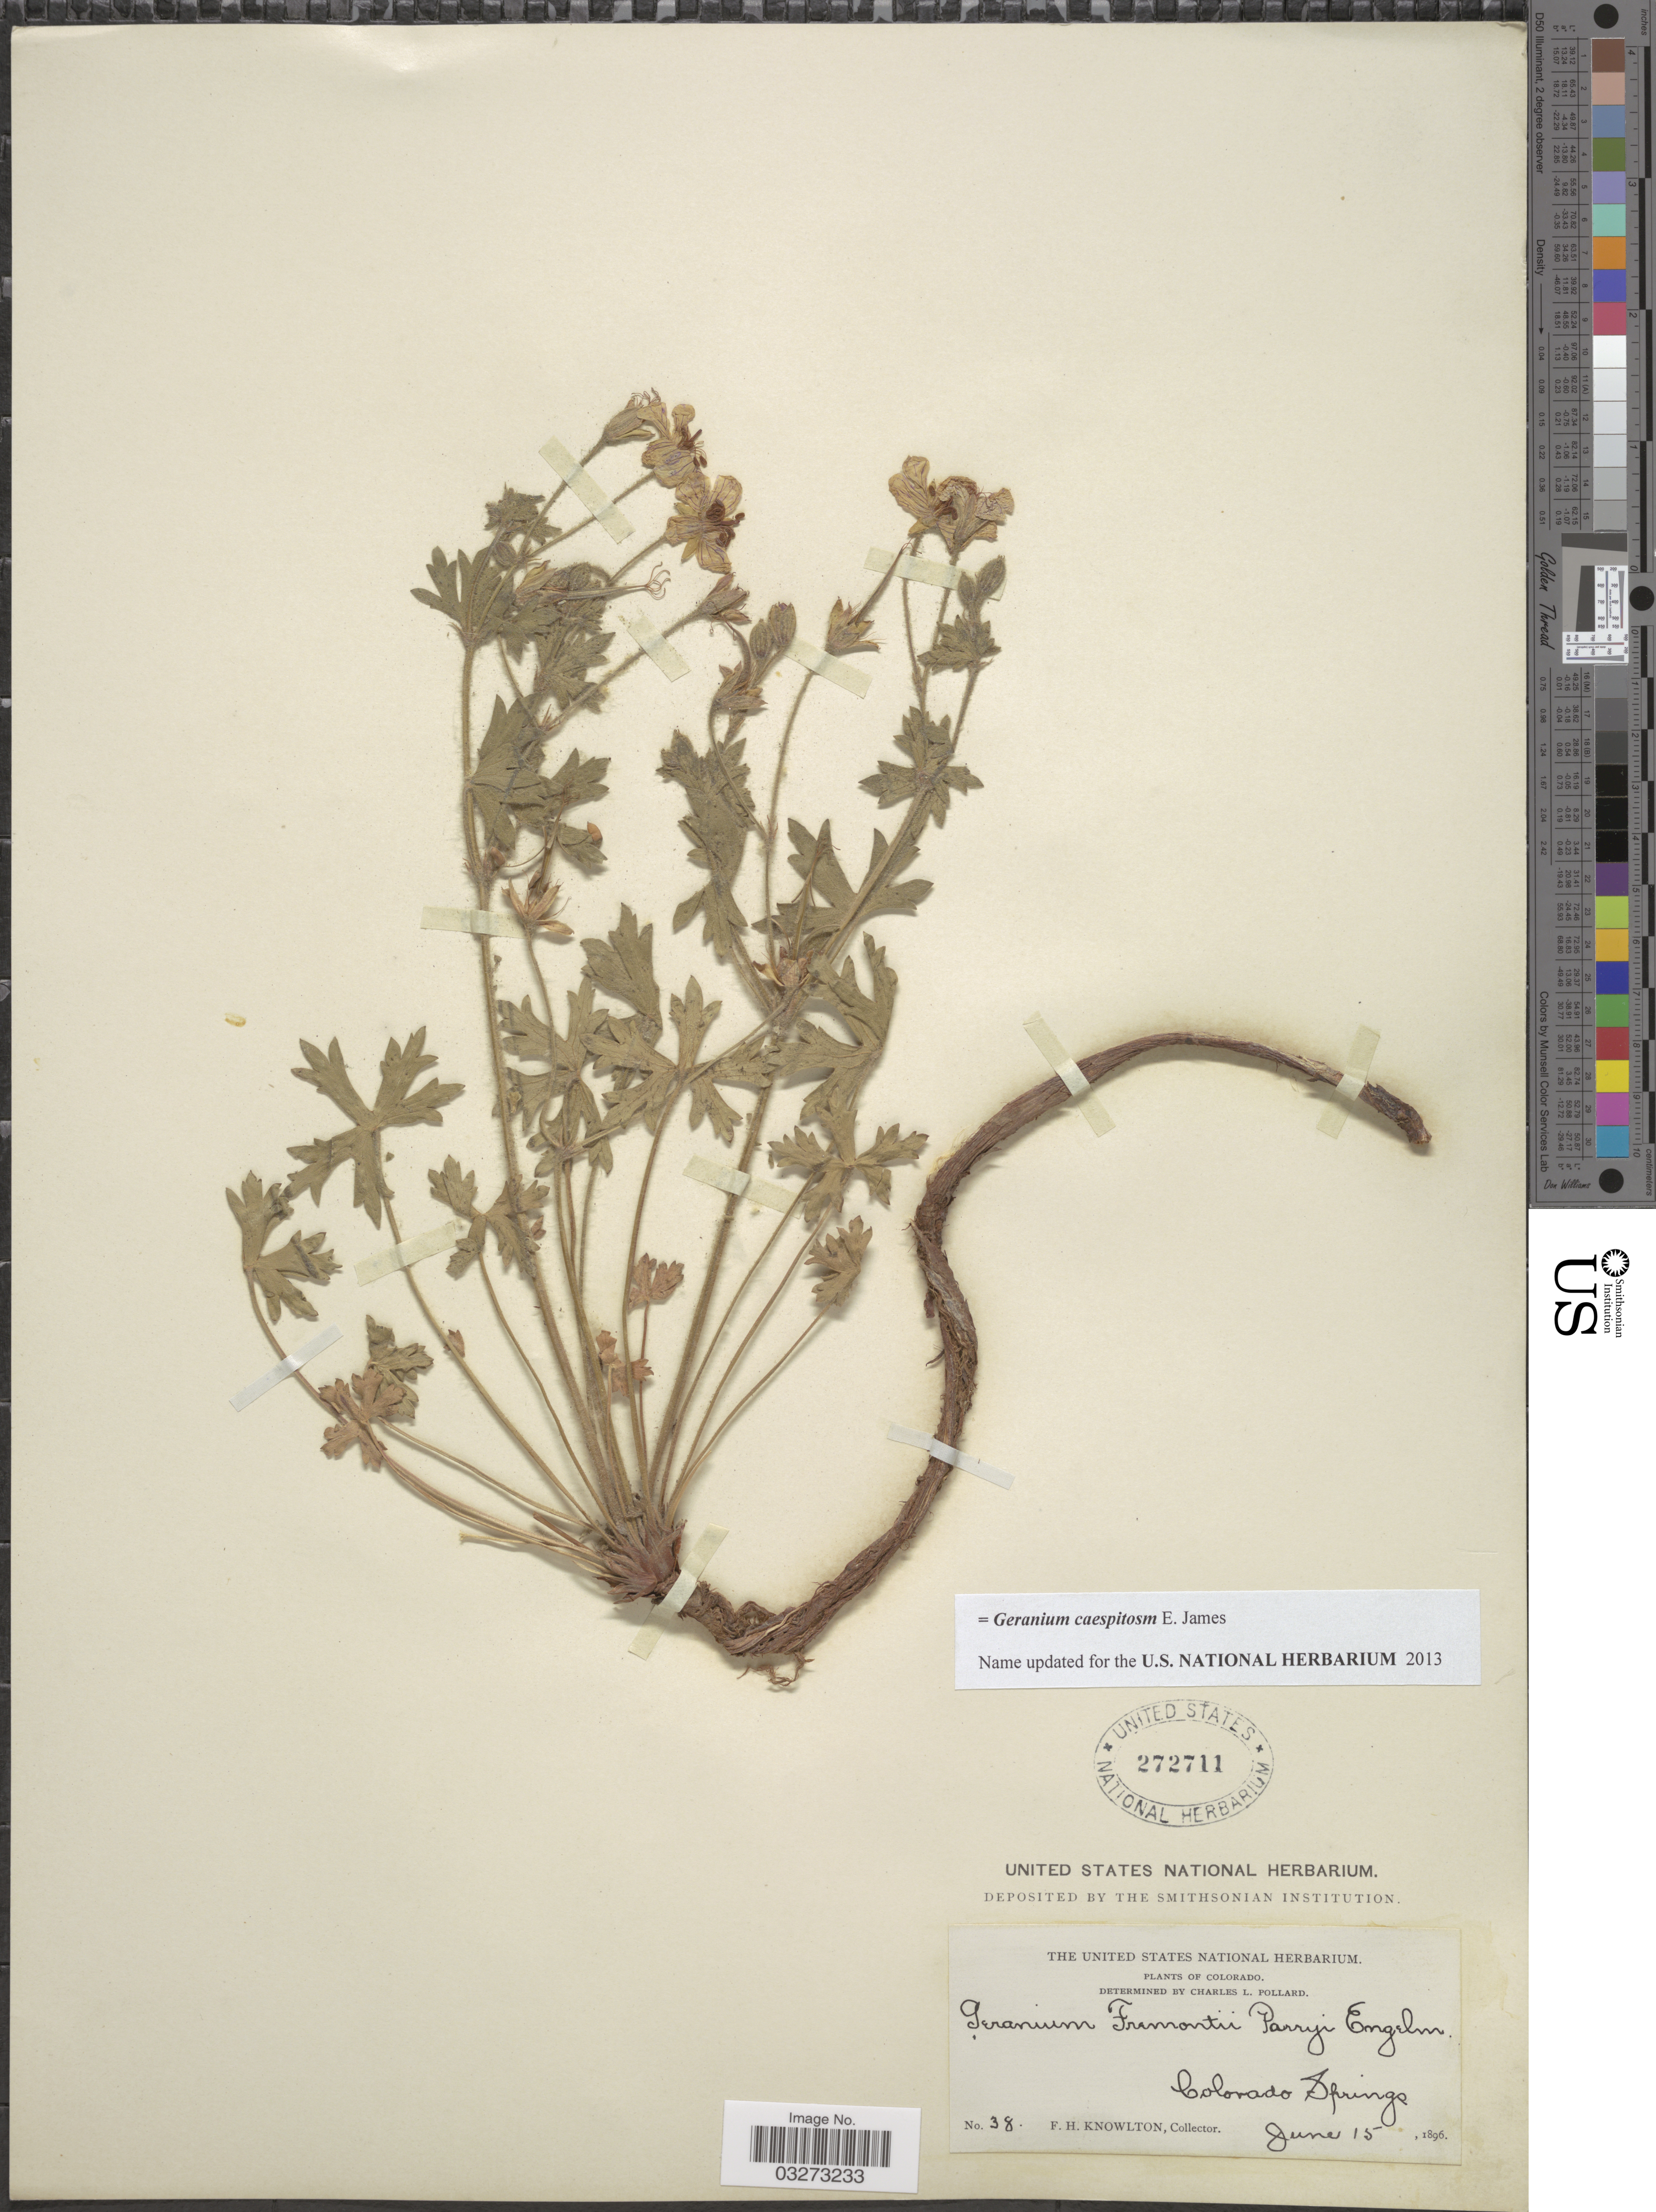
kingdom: Plantae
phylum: Tracheophyta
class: Magnoliopsida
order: Geraniales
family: Geraniaceae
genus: Geranium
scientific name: Geranium caespitosum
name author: E. James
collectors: F. H. Knowlton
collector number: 38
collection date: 1896-06-15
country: United States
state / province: Colorado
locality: Colorado Springs.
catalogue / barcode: US 272711